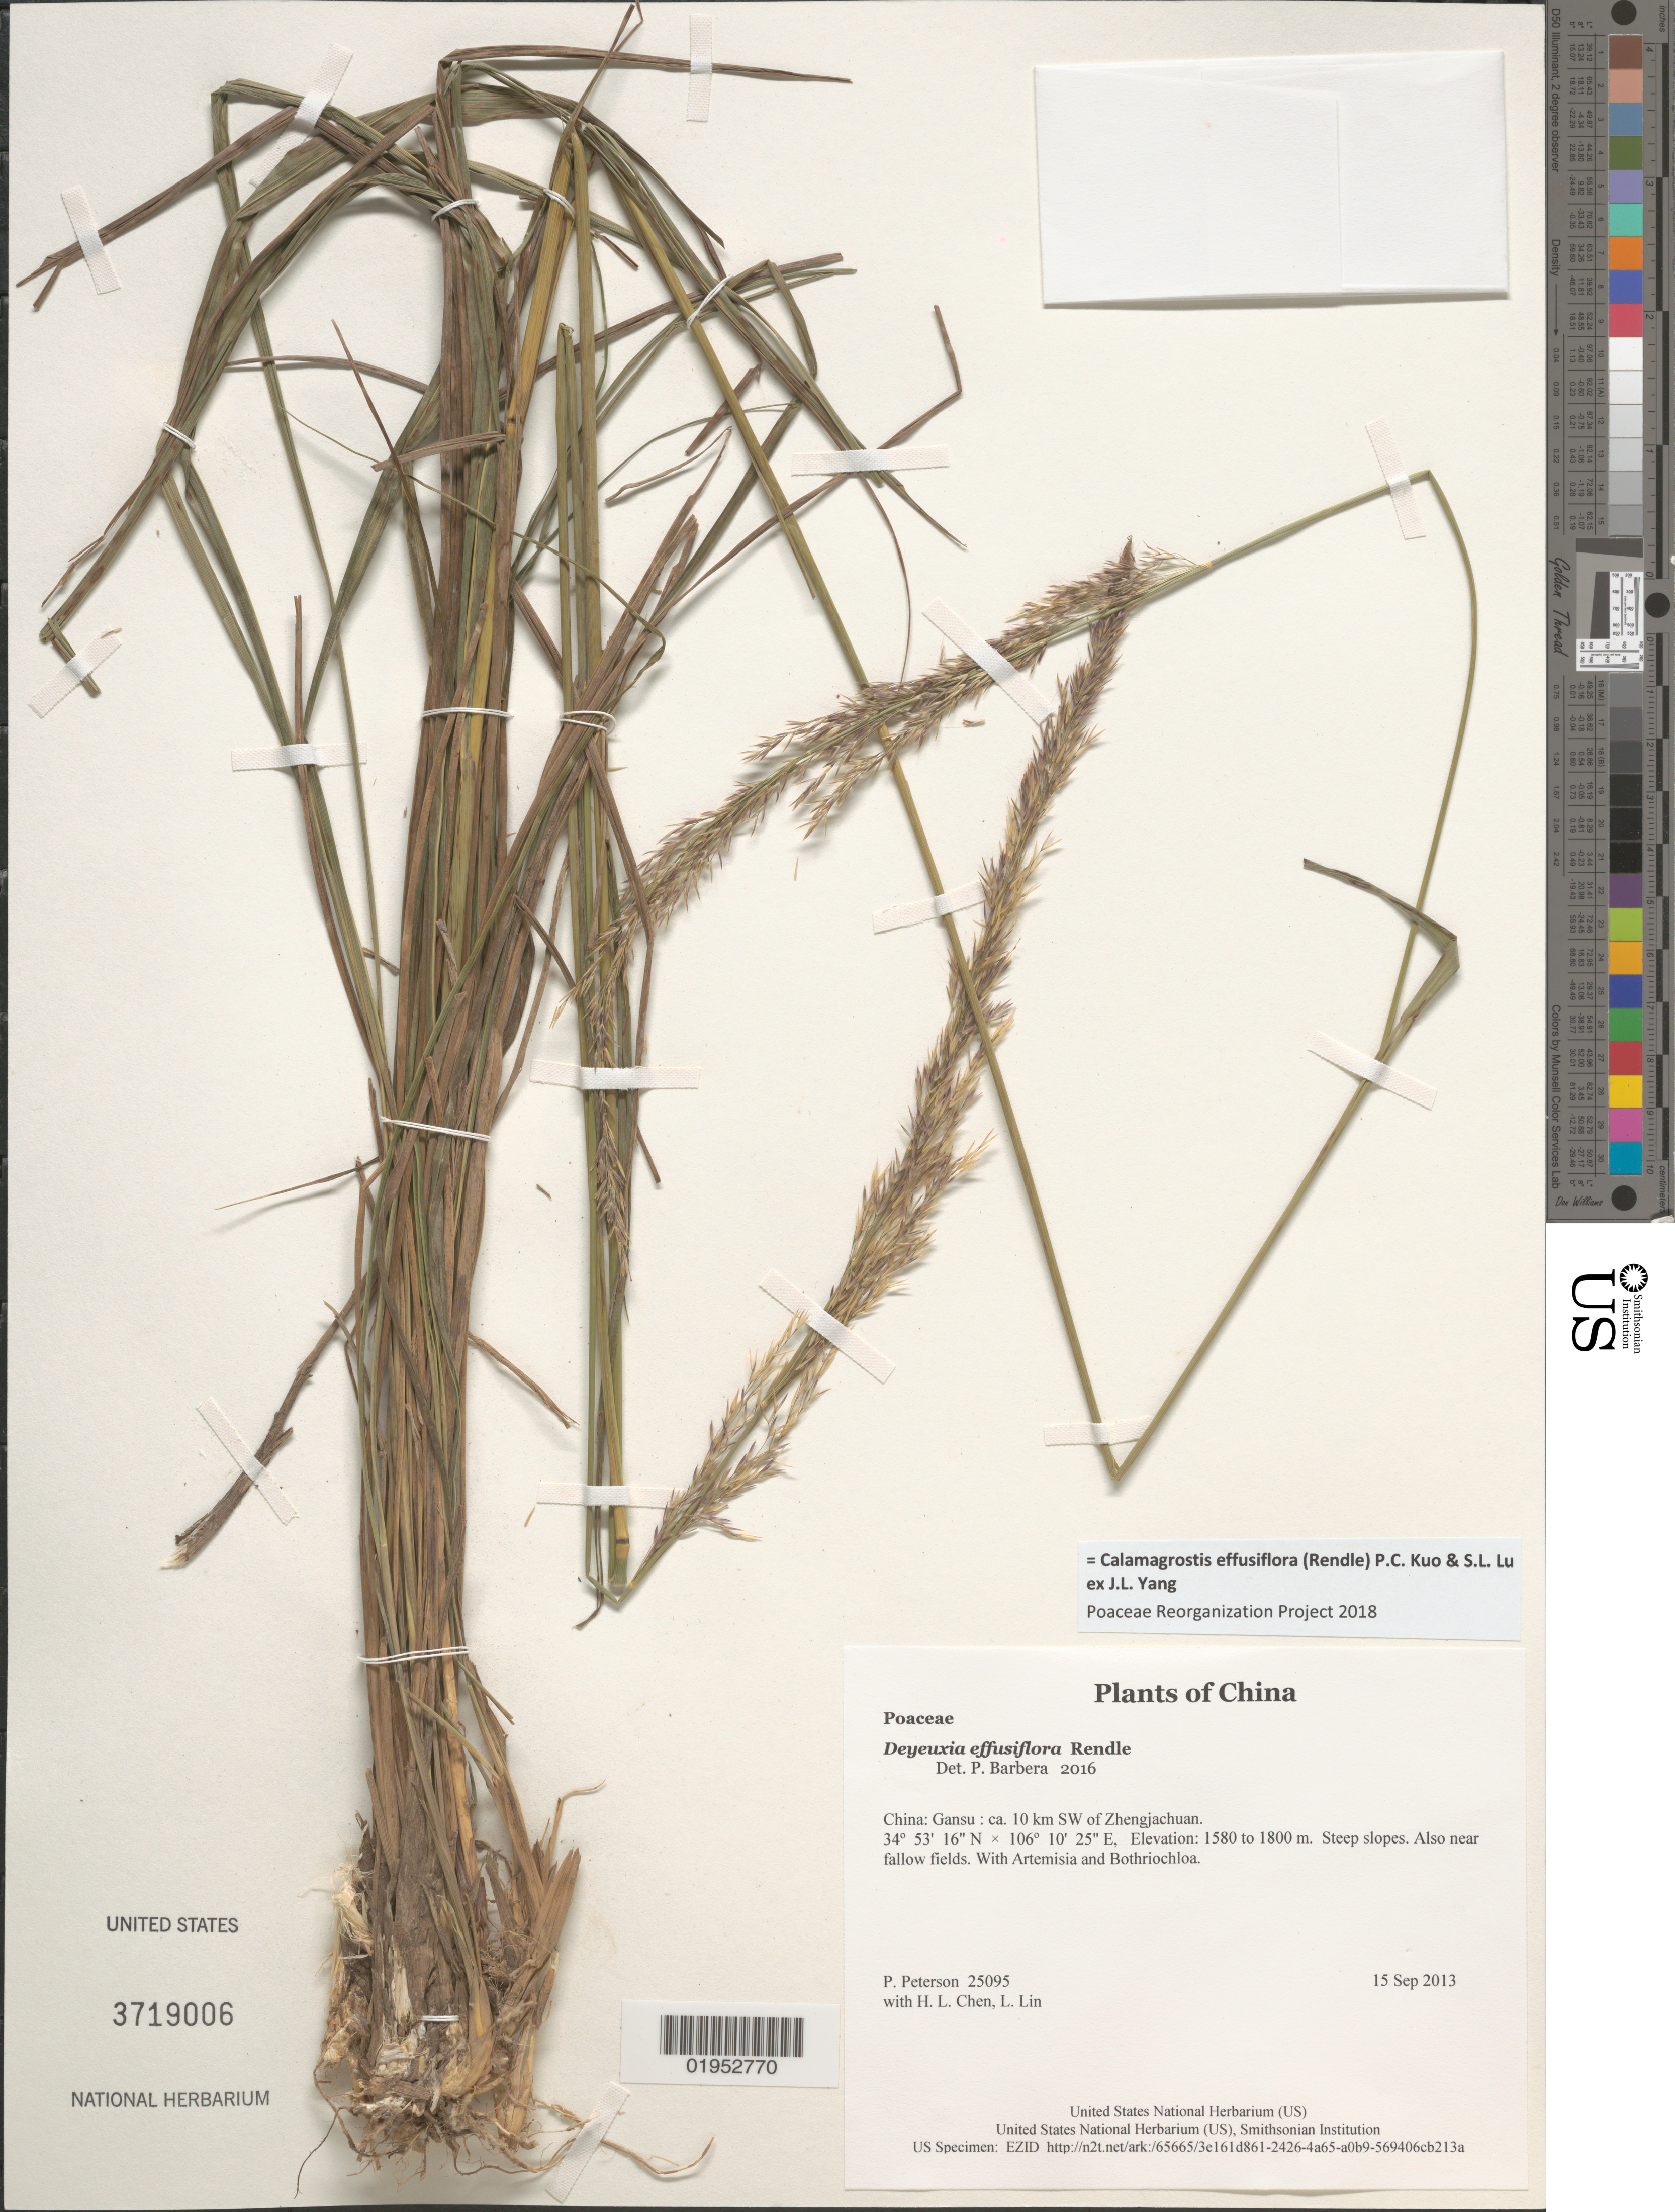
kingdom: Plantae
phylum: Tracheophyta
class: Liliopsida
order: Poales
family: Poaceae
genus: Calamagrostis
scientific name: Calamagrostis effusiflora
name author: (Rendle) P.C. Kuo & S.L. Lu ex J.L. Yang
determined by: Poaceae Reorganization Project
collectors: P. M. Peterson, H. L. Chen & L. Lin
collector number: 25095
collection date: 2013-09-15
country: China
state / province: Gansu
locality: ca. 10 km SW of Zhengjachuan.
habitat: Steep slopes. Also near fallow fields.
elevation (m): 1580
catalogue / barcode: US 3719006